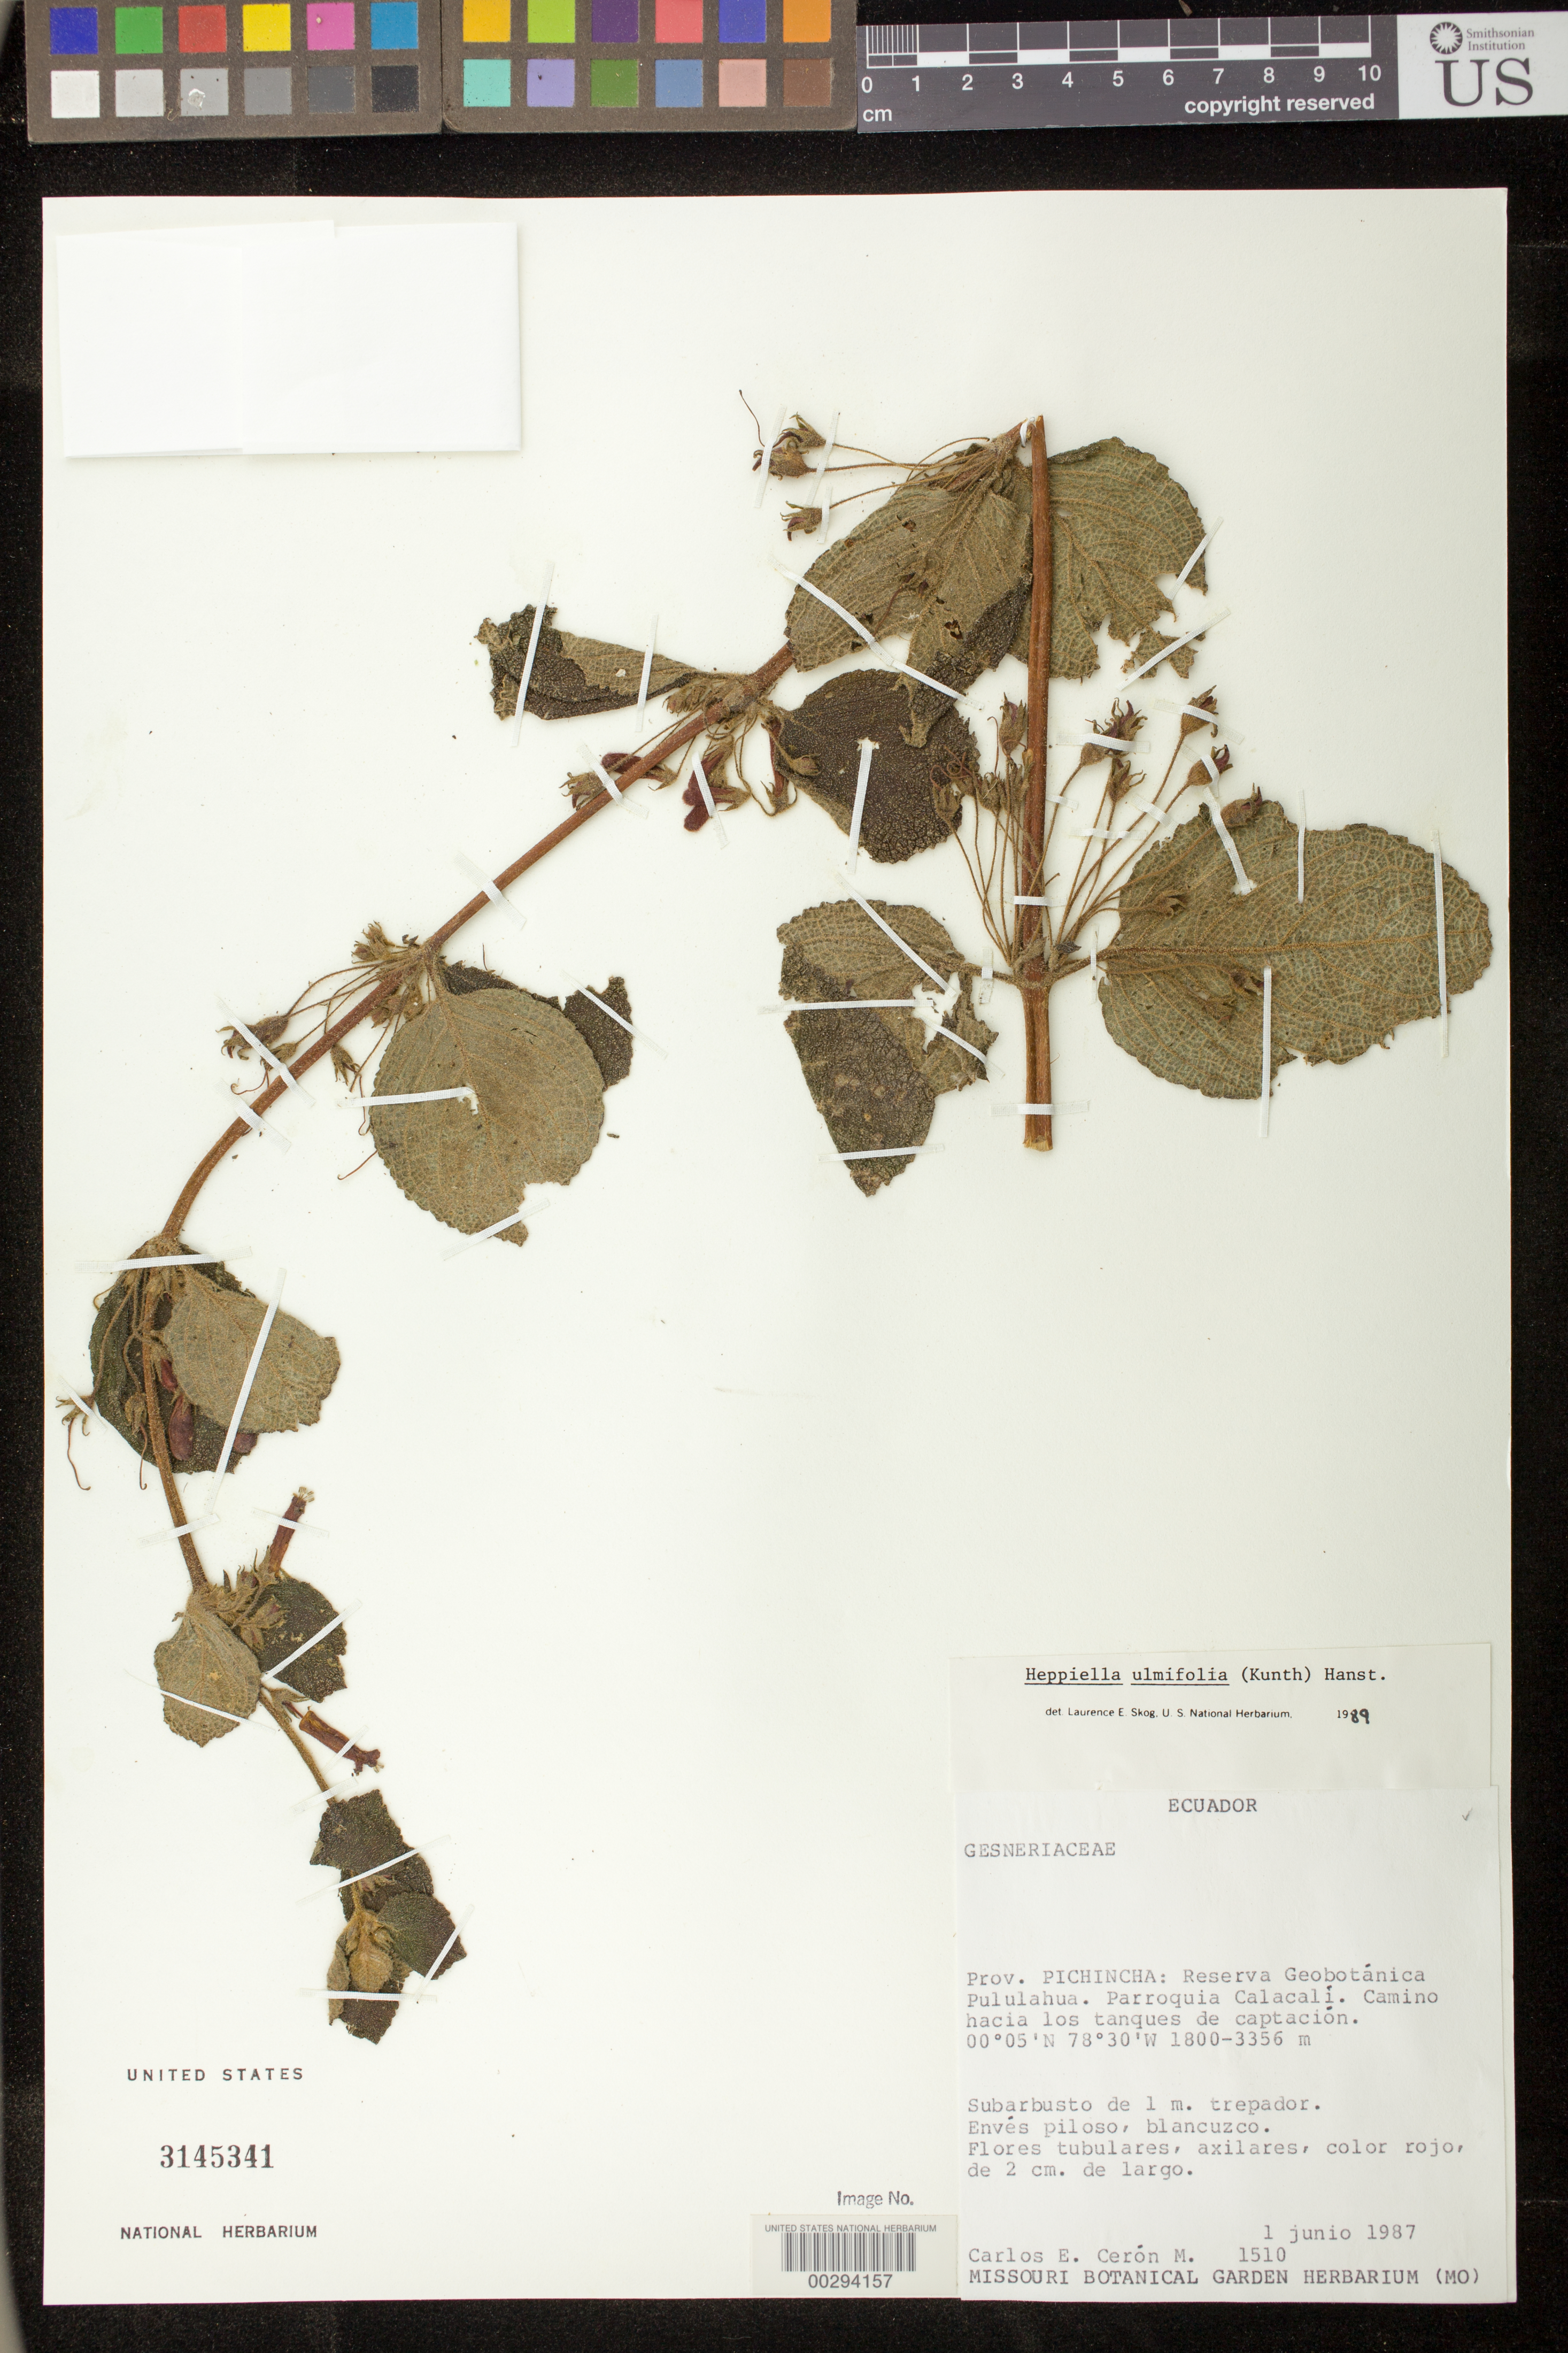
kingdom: Plantae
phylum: Tracheophyta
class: Magnoliopsida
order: Lamiales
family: Gesneriaceae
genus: Heppiella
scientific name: Heppiella ulmifolia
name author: (Kunth) Hanst.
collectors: C. E. Cerón M.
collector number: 1510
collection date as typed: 01 Jun 1987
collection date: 1987-06-01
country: Ecuador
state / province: Pichincha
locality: Reserva Geobotanica Pululahua, Parroquia Calacali, road near Los Tanques de Captacion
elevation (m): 1800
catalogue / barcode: US 3145341